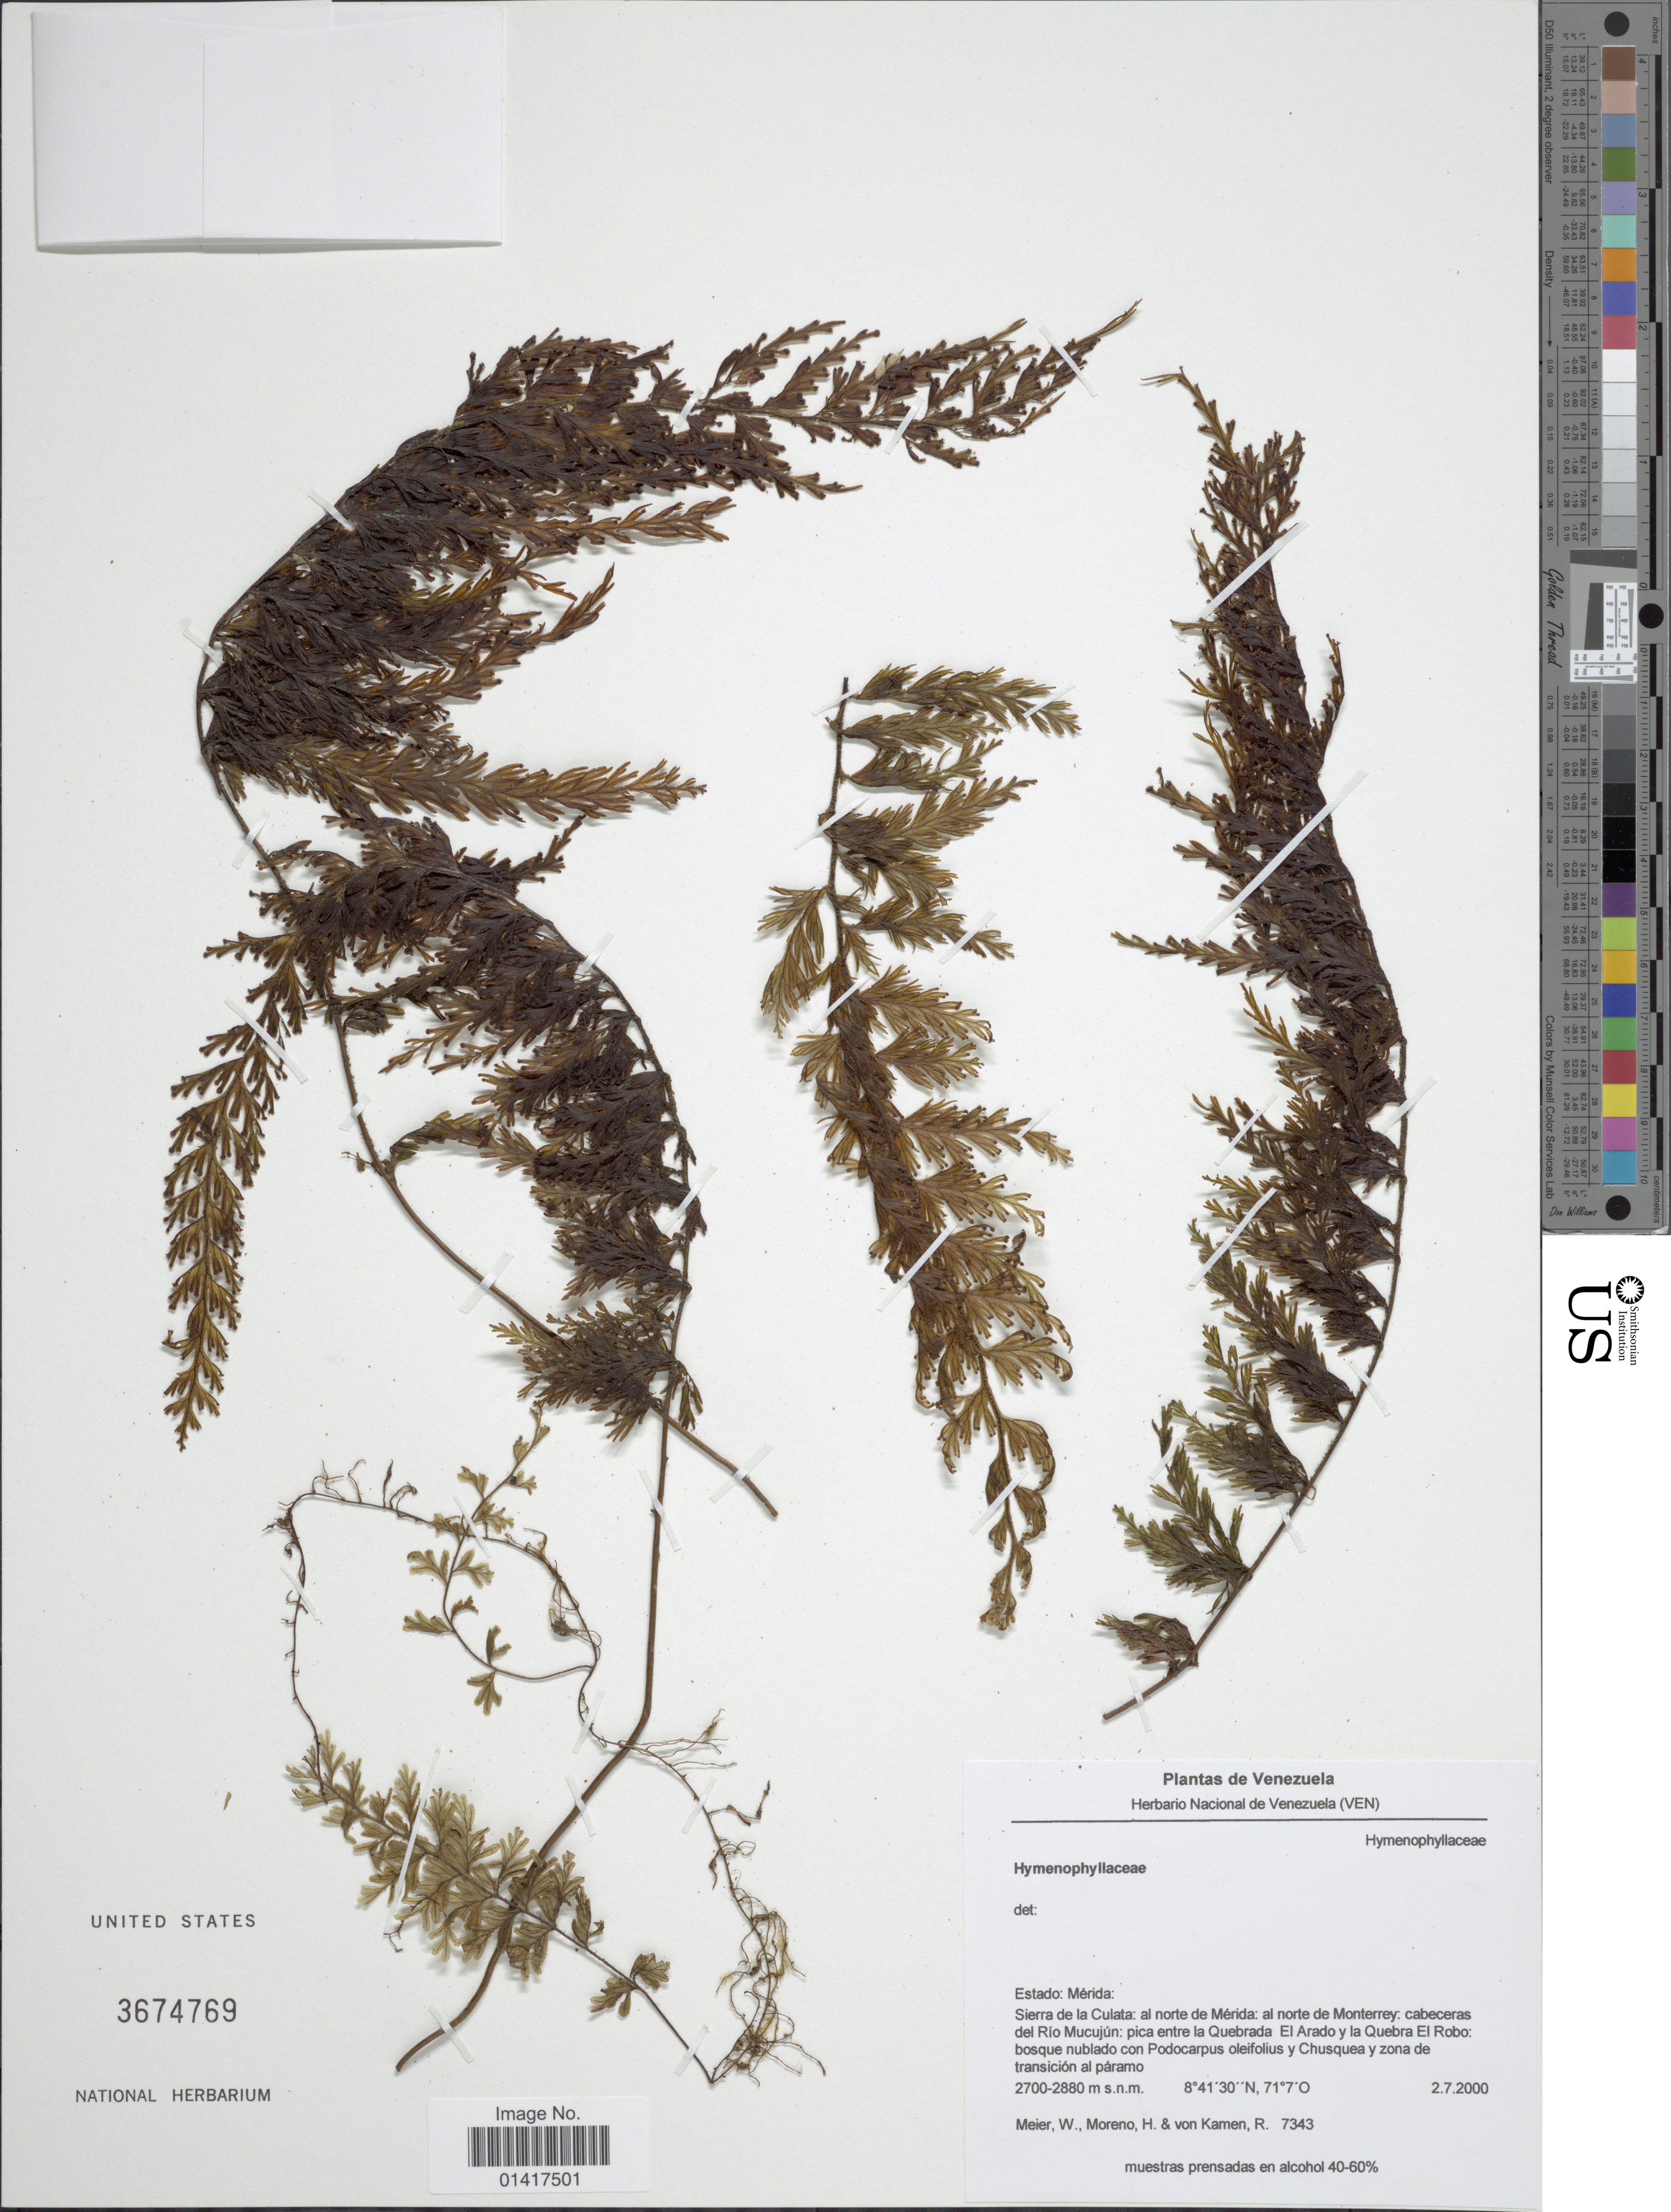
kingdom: Plantae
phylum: Tracheophyta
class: Polypodiopsida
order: Hymenophyllales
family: Hymenophyllaceae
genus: Hymenophyllum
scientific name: Hymenophyllum sp.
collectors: W. Meier, H. Moreno & R. von Kamen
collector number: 7343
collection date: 2000-07-02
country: Venezuela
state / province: Mérida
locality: Sierra de la Culata: al norte de Merida: al norte de Monterrey: cabeceras del Rio Mucujun: pica entre la Quebrada El Arado y la Quebra El Robo: bosque nublado con Podocarpus Oleifolius y Chusquea y zona de transcion al paramo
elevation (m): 2700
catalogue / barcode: US 3674769